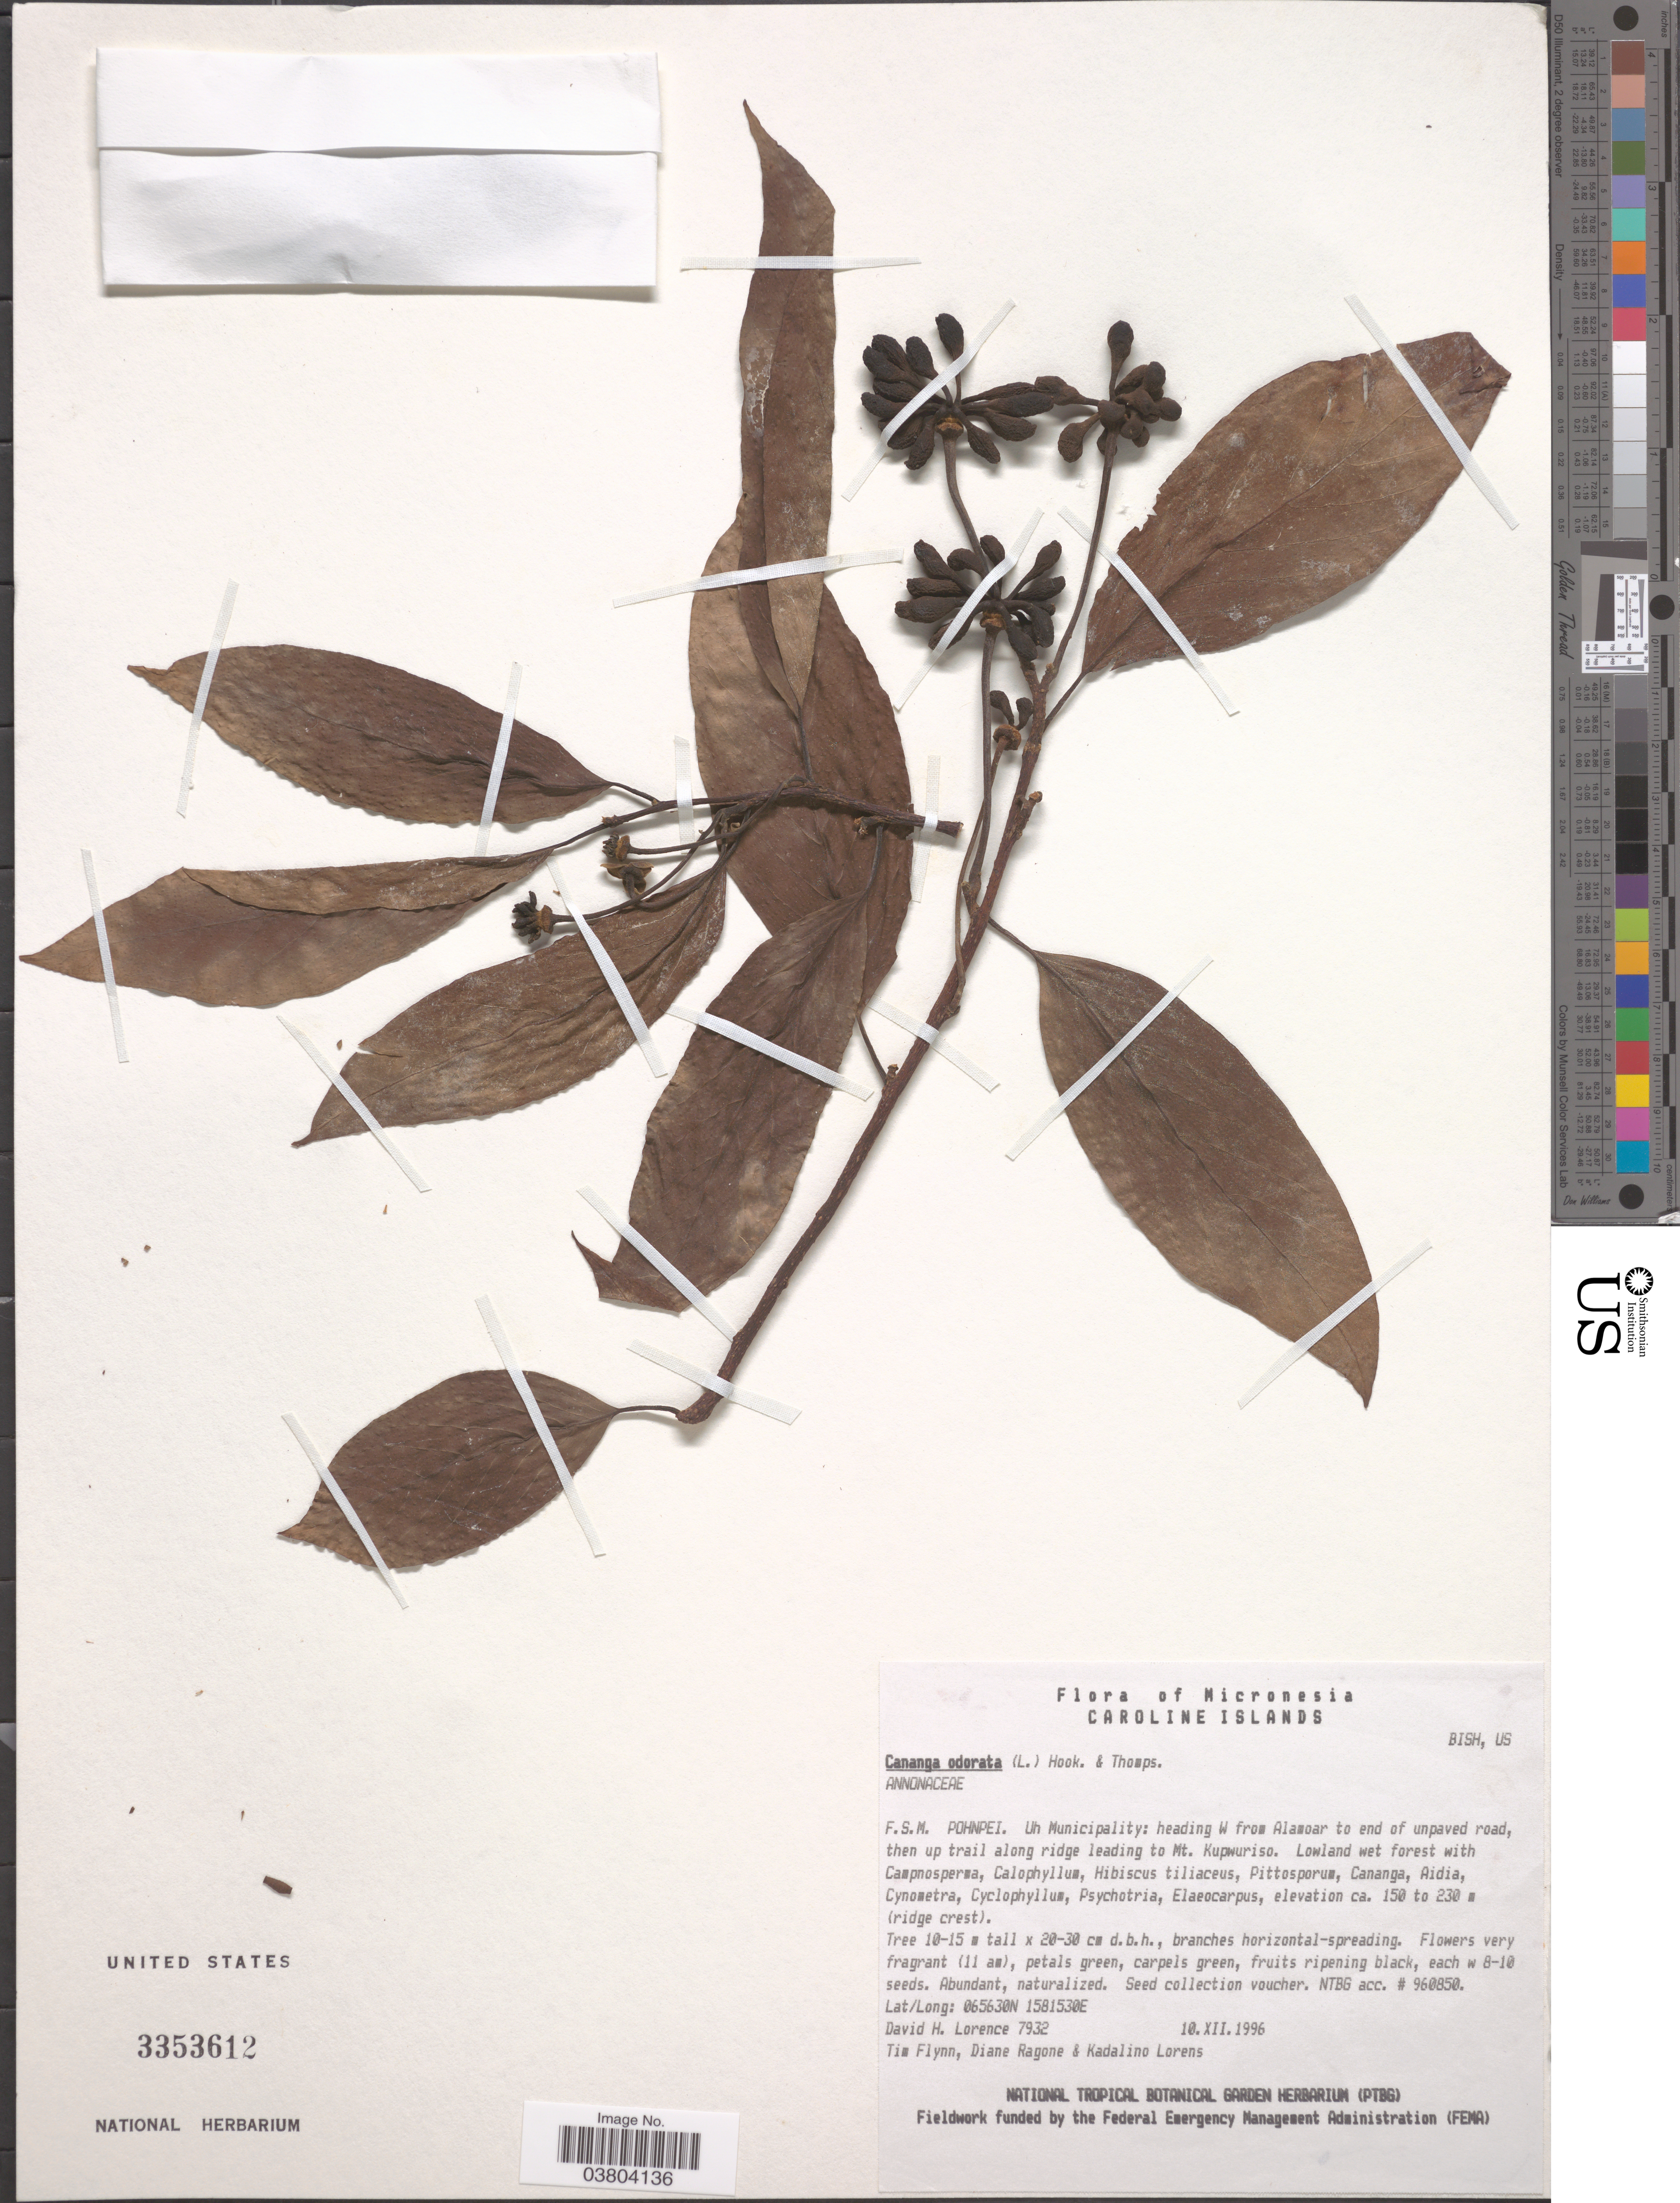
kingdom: Plantae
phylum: Tracheophyta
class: Magnoliopsida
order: Magnoliales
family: Annonaceae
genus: Cananga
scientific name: Cananga odorata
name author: (Lam.) Hook. f. & Thomson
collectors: D. Lorence, T. Flynn, D. Ragone & K. Lorens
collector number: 7932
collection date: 1996-12-10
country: Micronesia, Federated States of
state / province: Pohnpei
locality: Caroline Islands. F.S.M. Pohnpei. Uh Municipality: heading W from Alamoar to end of unpaved road, then up trail along ridge leading to Mt. Kupwuriso.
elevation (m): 150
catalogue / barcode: US 3353612